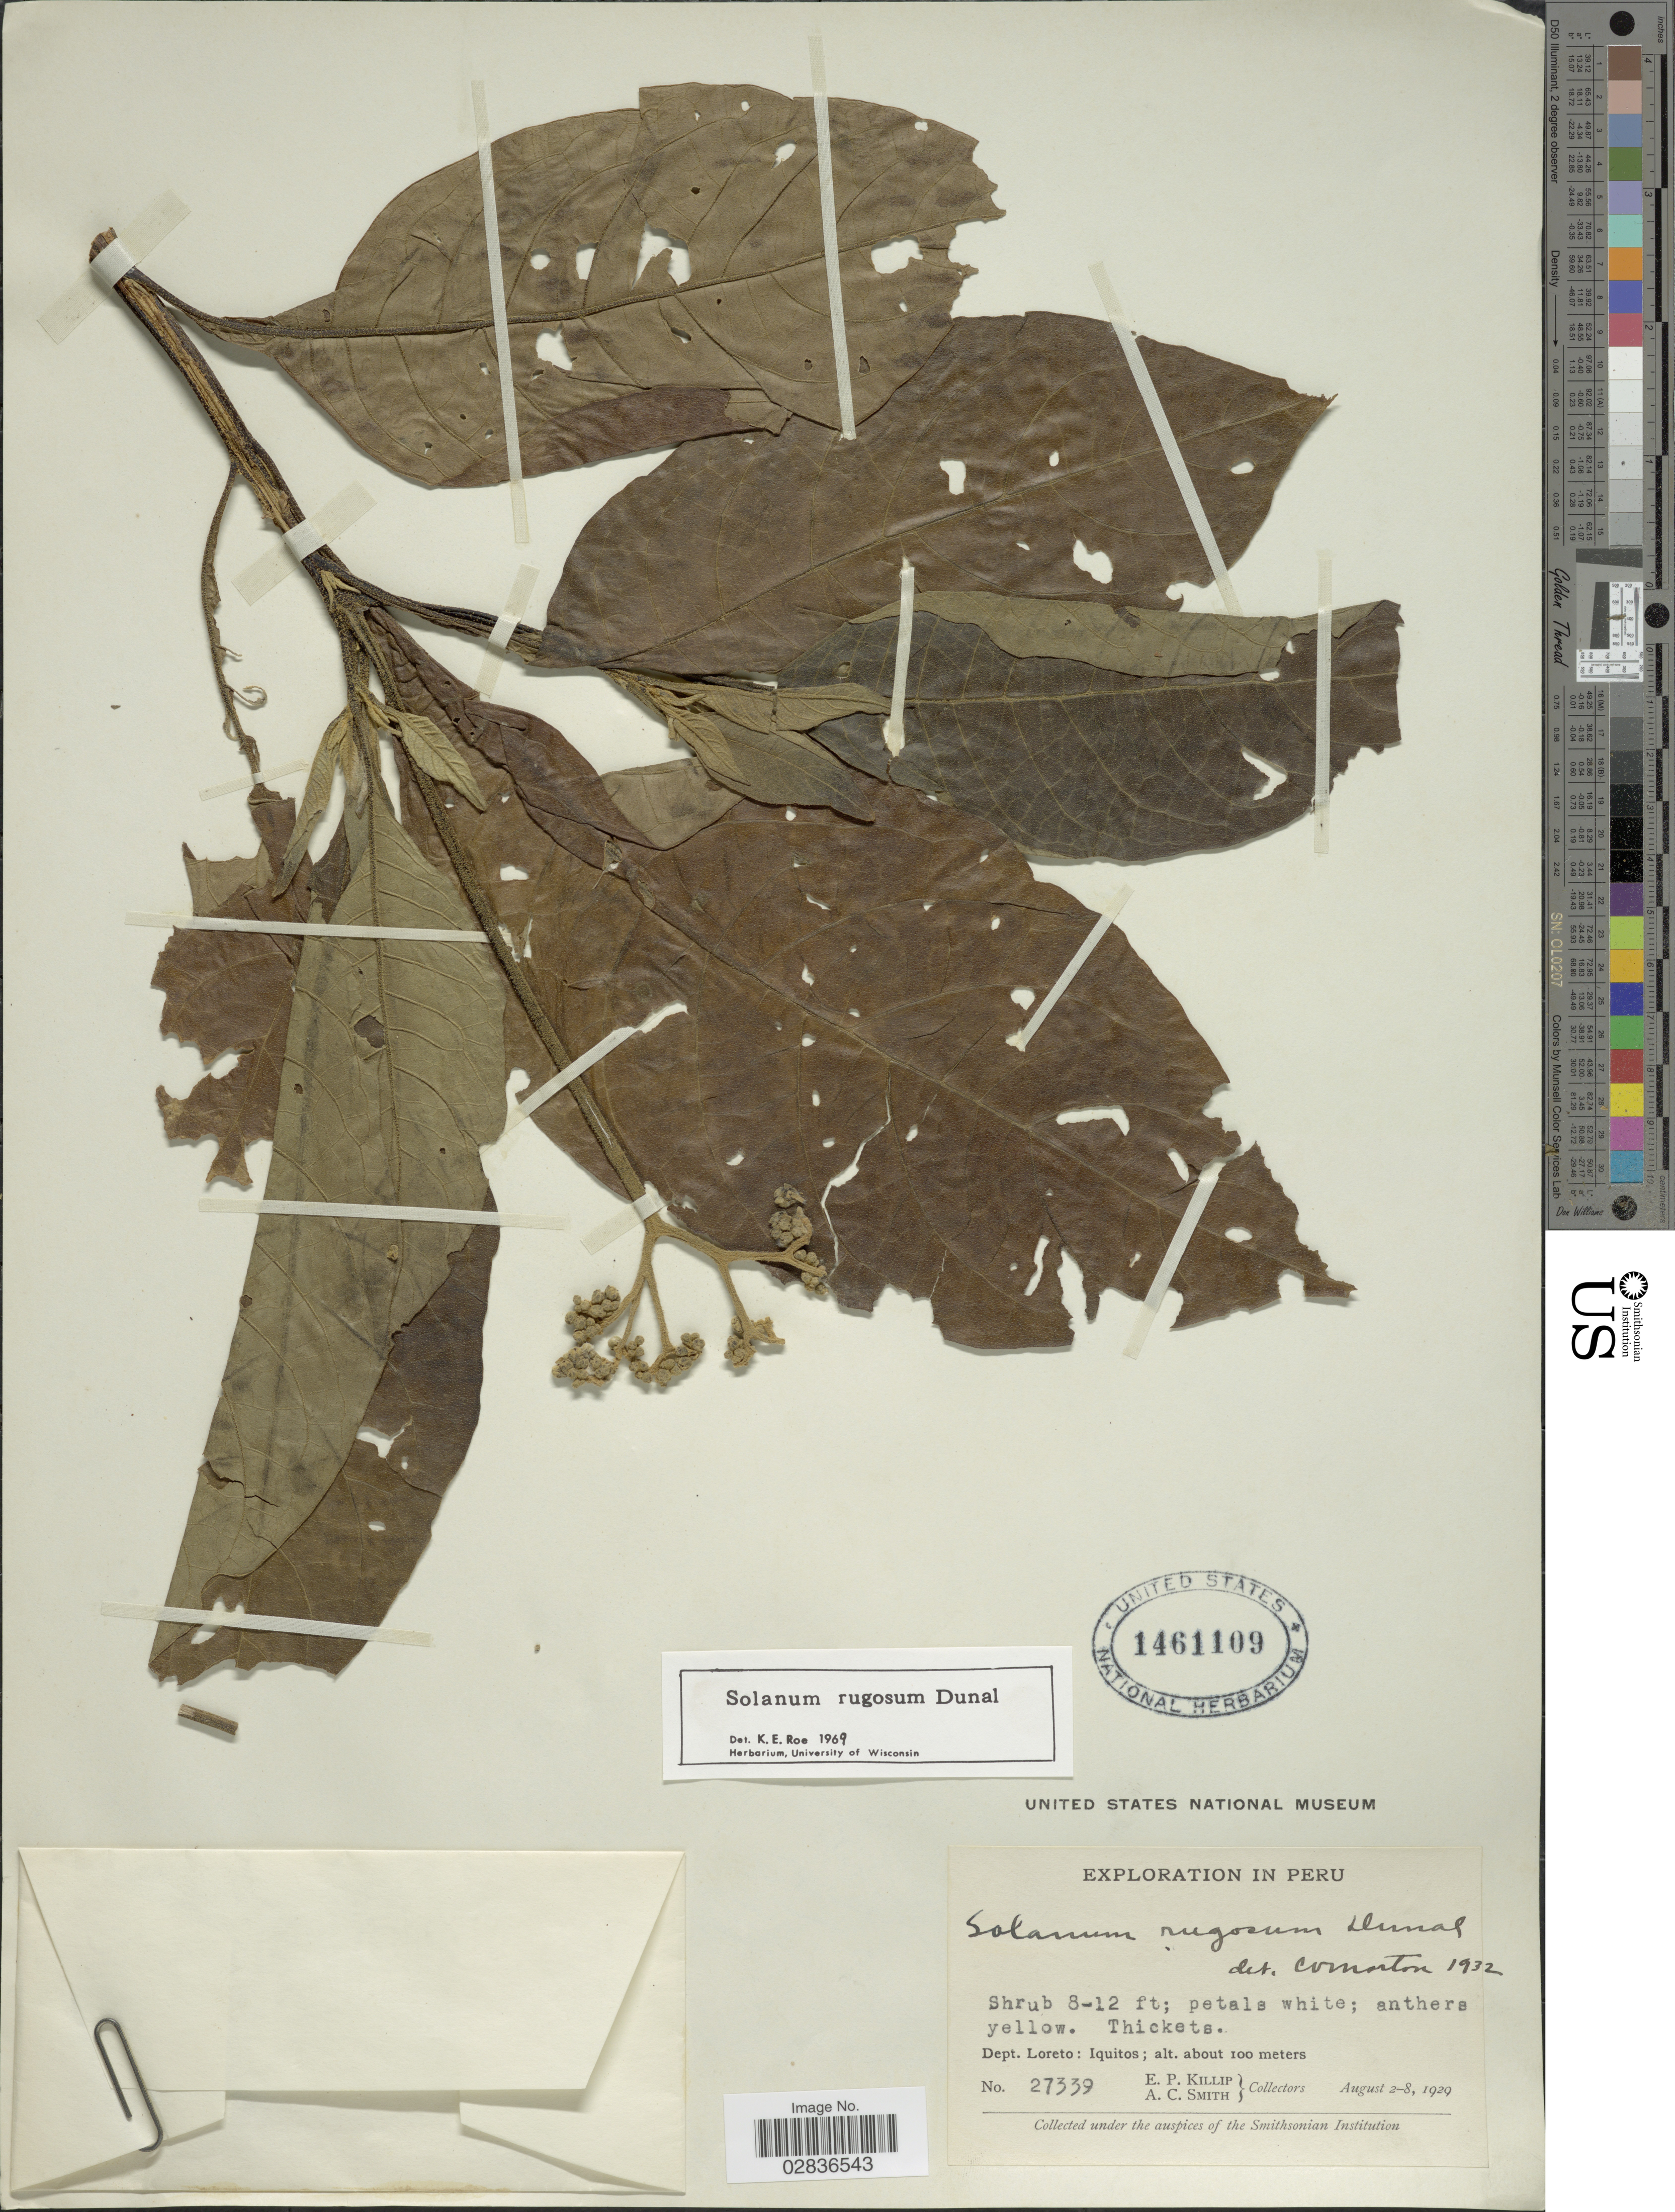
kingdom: Plantae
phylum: Tracheophyta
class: Magnoliopsida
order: Solanales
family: Solanaceae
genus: Solanum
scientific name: Solanum rugosum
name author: Dunal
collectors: E. P. Killip & A. C. Smith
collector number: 27339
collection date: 1929-08-02/1929-08-08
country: Peru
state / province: Loreto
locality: Dept. Loreto: Iquitos.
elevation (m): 100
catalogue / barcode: US 1461109